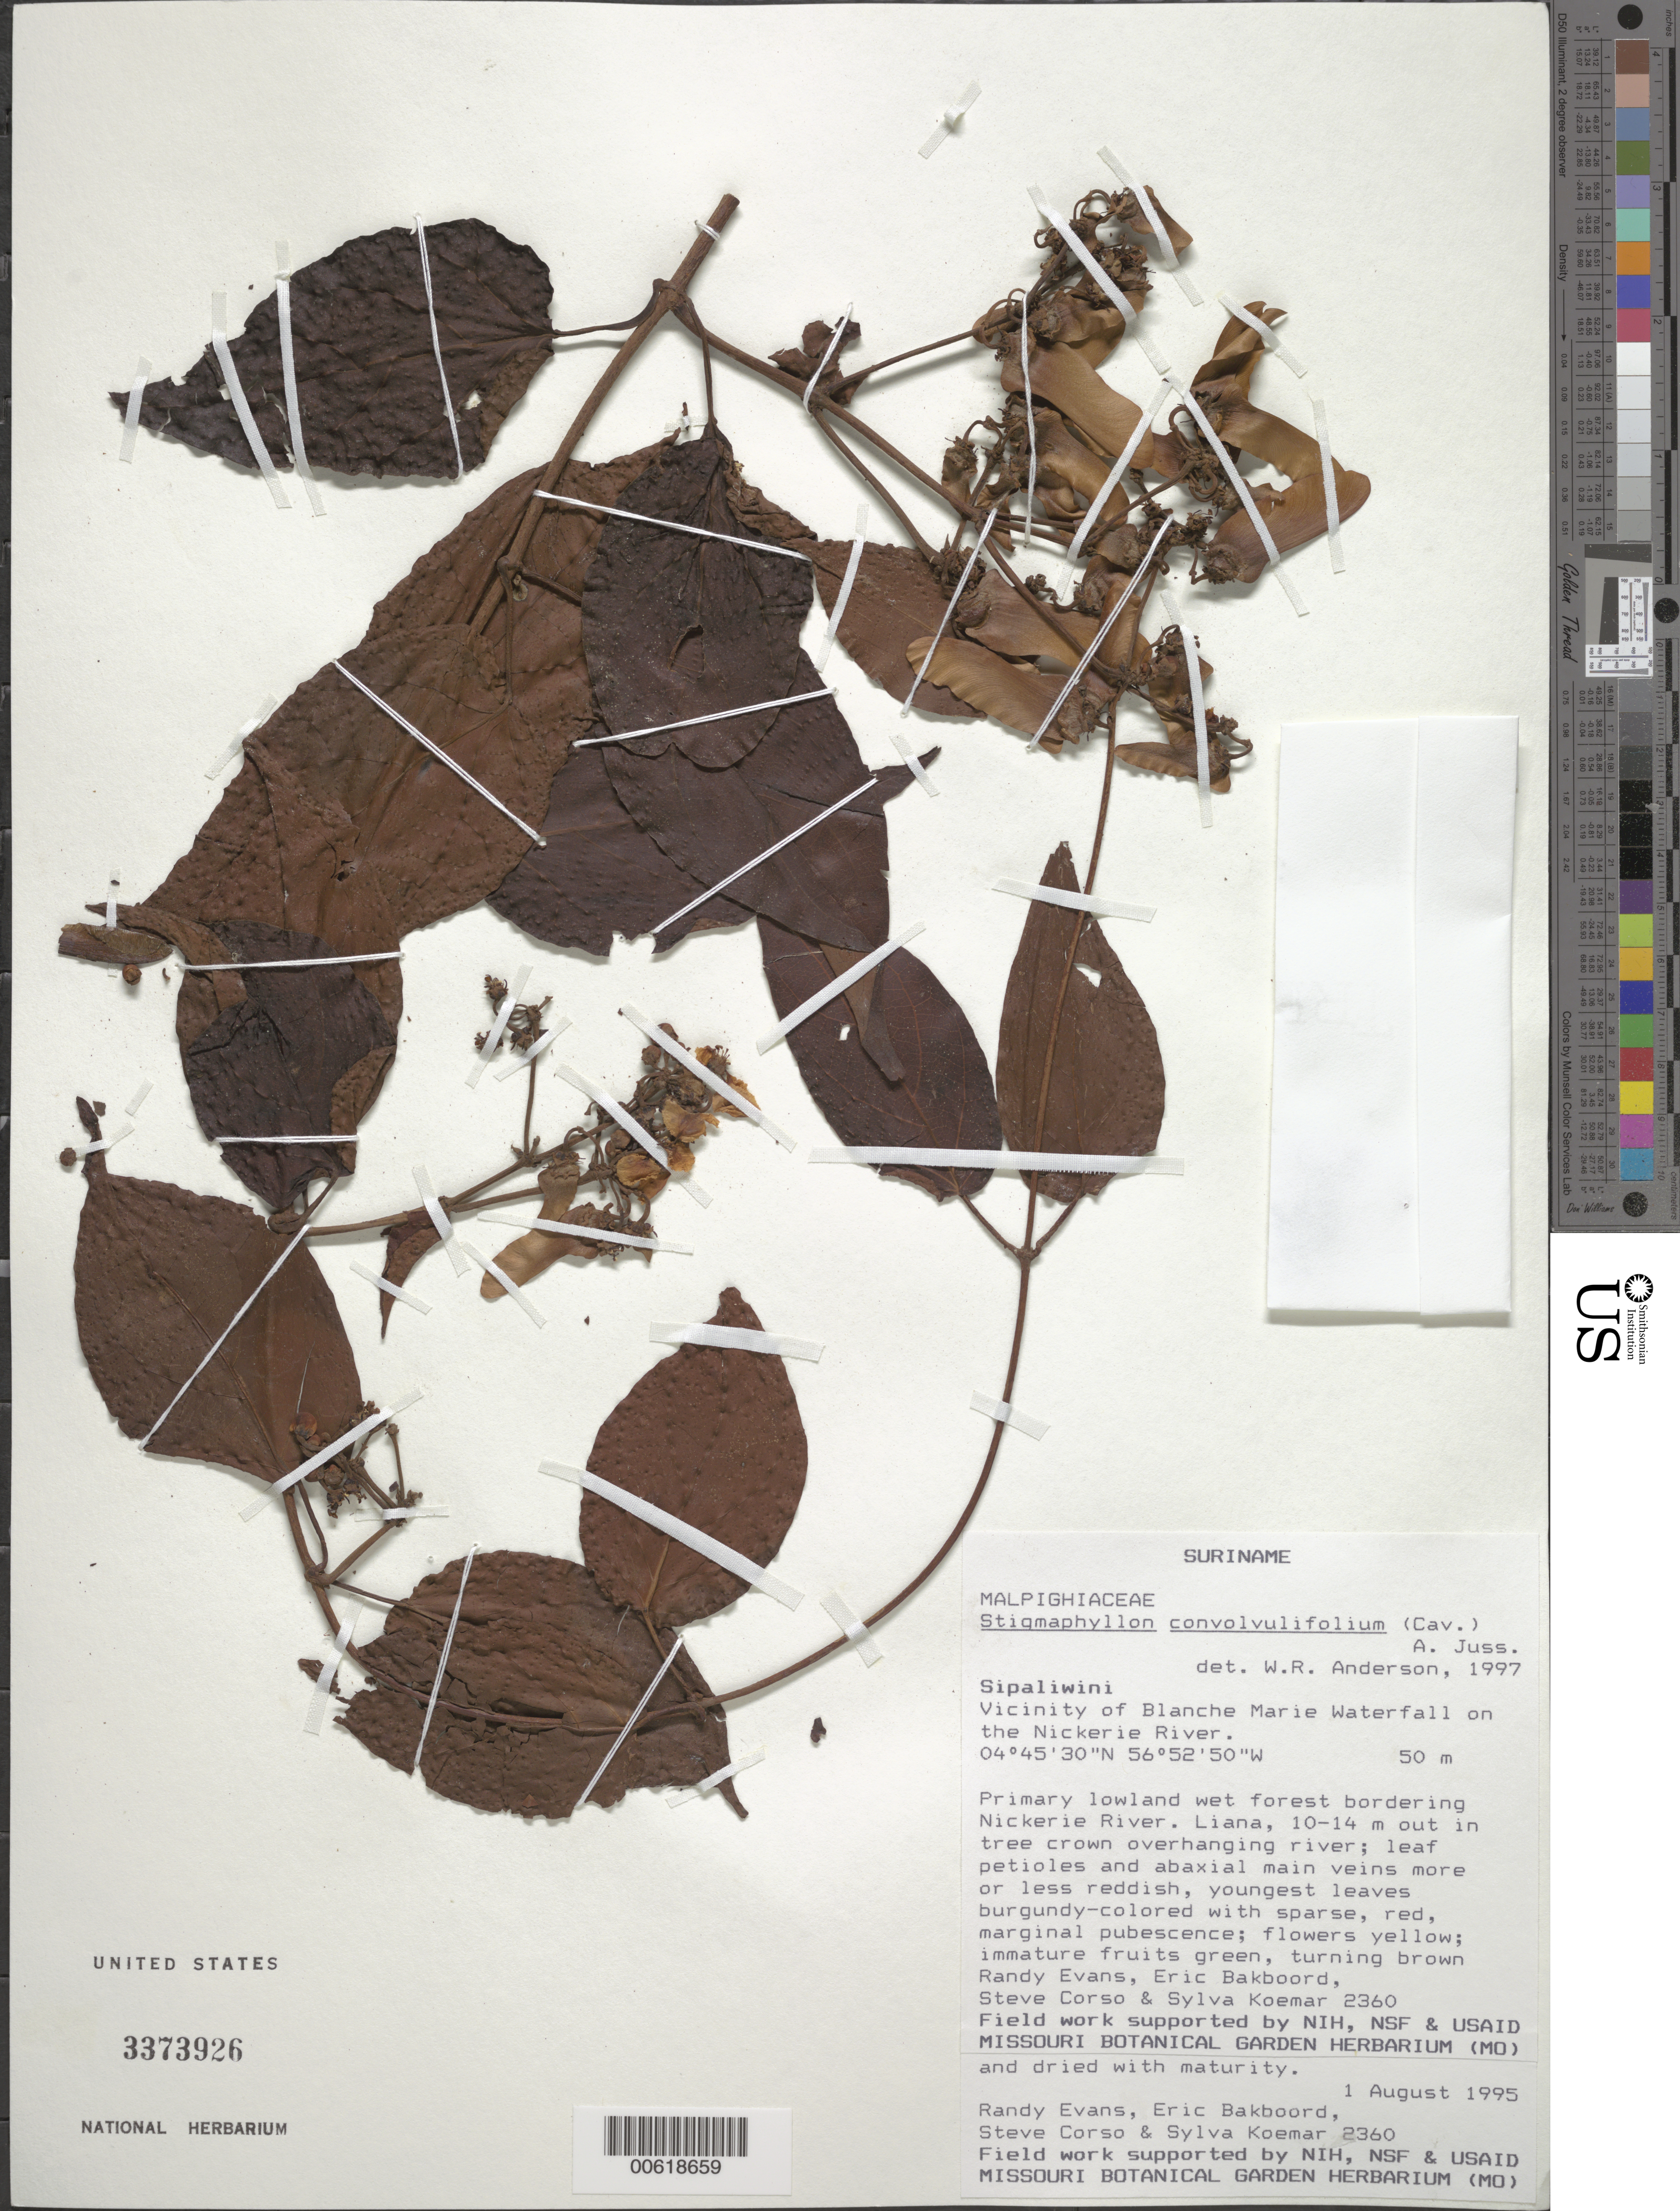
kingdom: Plantae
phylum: Tracheophyta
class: Magnoliopsida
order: Malpighiales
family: Malpighiaceae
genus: Stigmaphyllon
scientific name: Stigmaphyllon convolvulifolium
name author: A. Juss.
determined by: Anderson, W. R., (MICH), University of Michigan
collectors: R. Evans, E. Bakboord, S. Corso & S. Koemar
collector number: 2360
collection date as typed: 1-Aug-95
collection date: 1995-08-01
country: Suriname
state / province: Sipaliwini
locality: Blanche Marie Waterfall, vic., on Nickerie R.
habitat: Primary lowland wet forest bordering Nickerie River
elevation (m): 50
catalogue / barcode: US 3373926